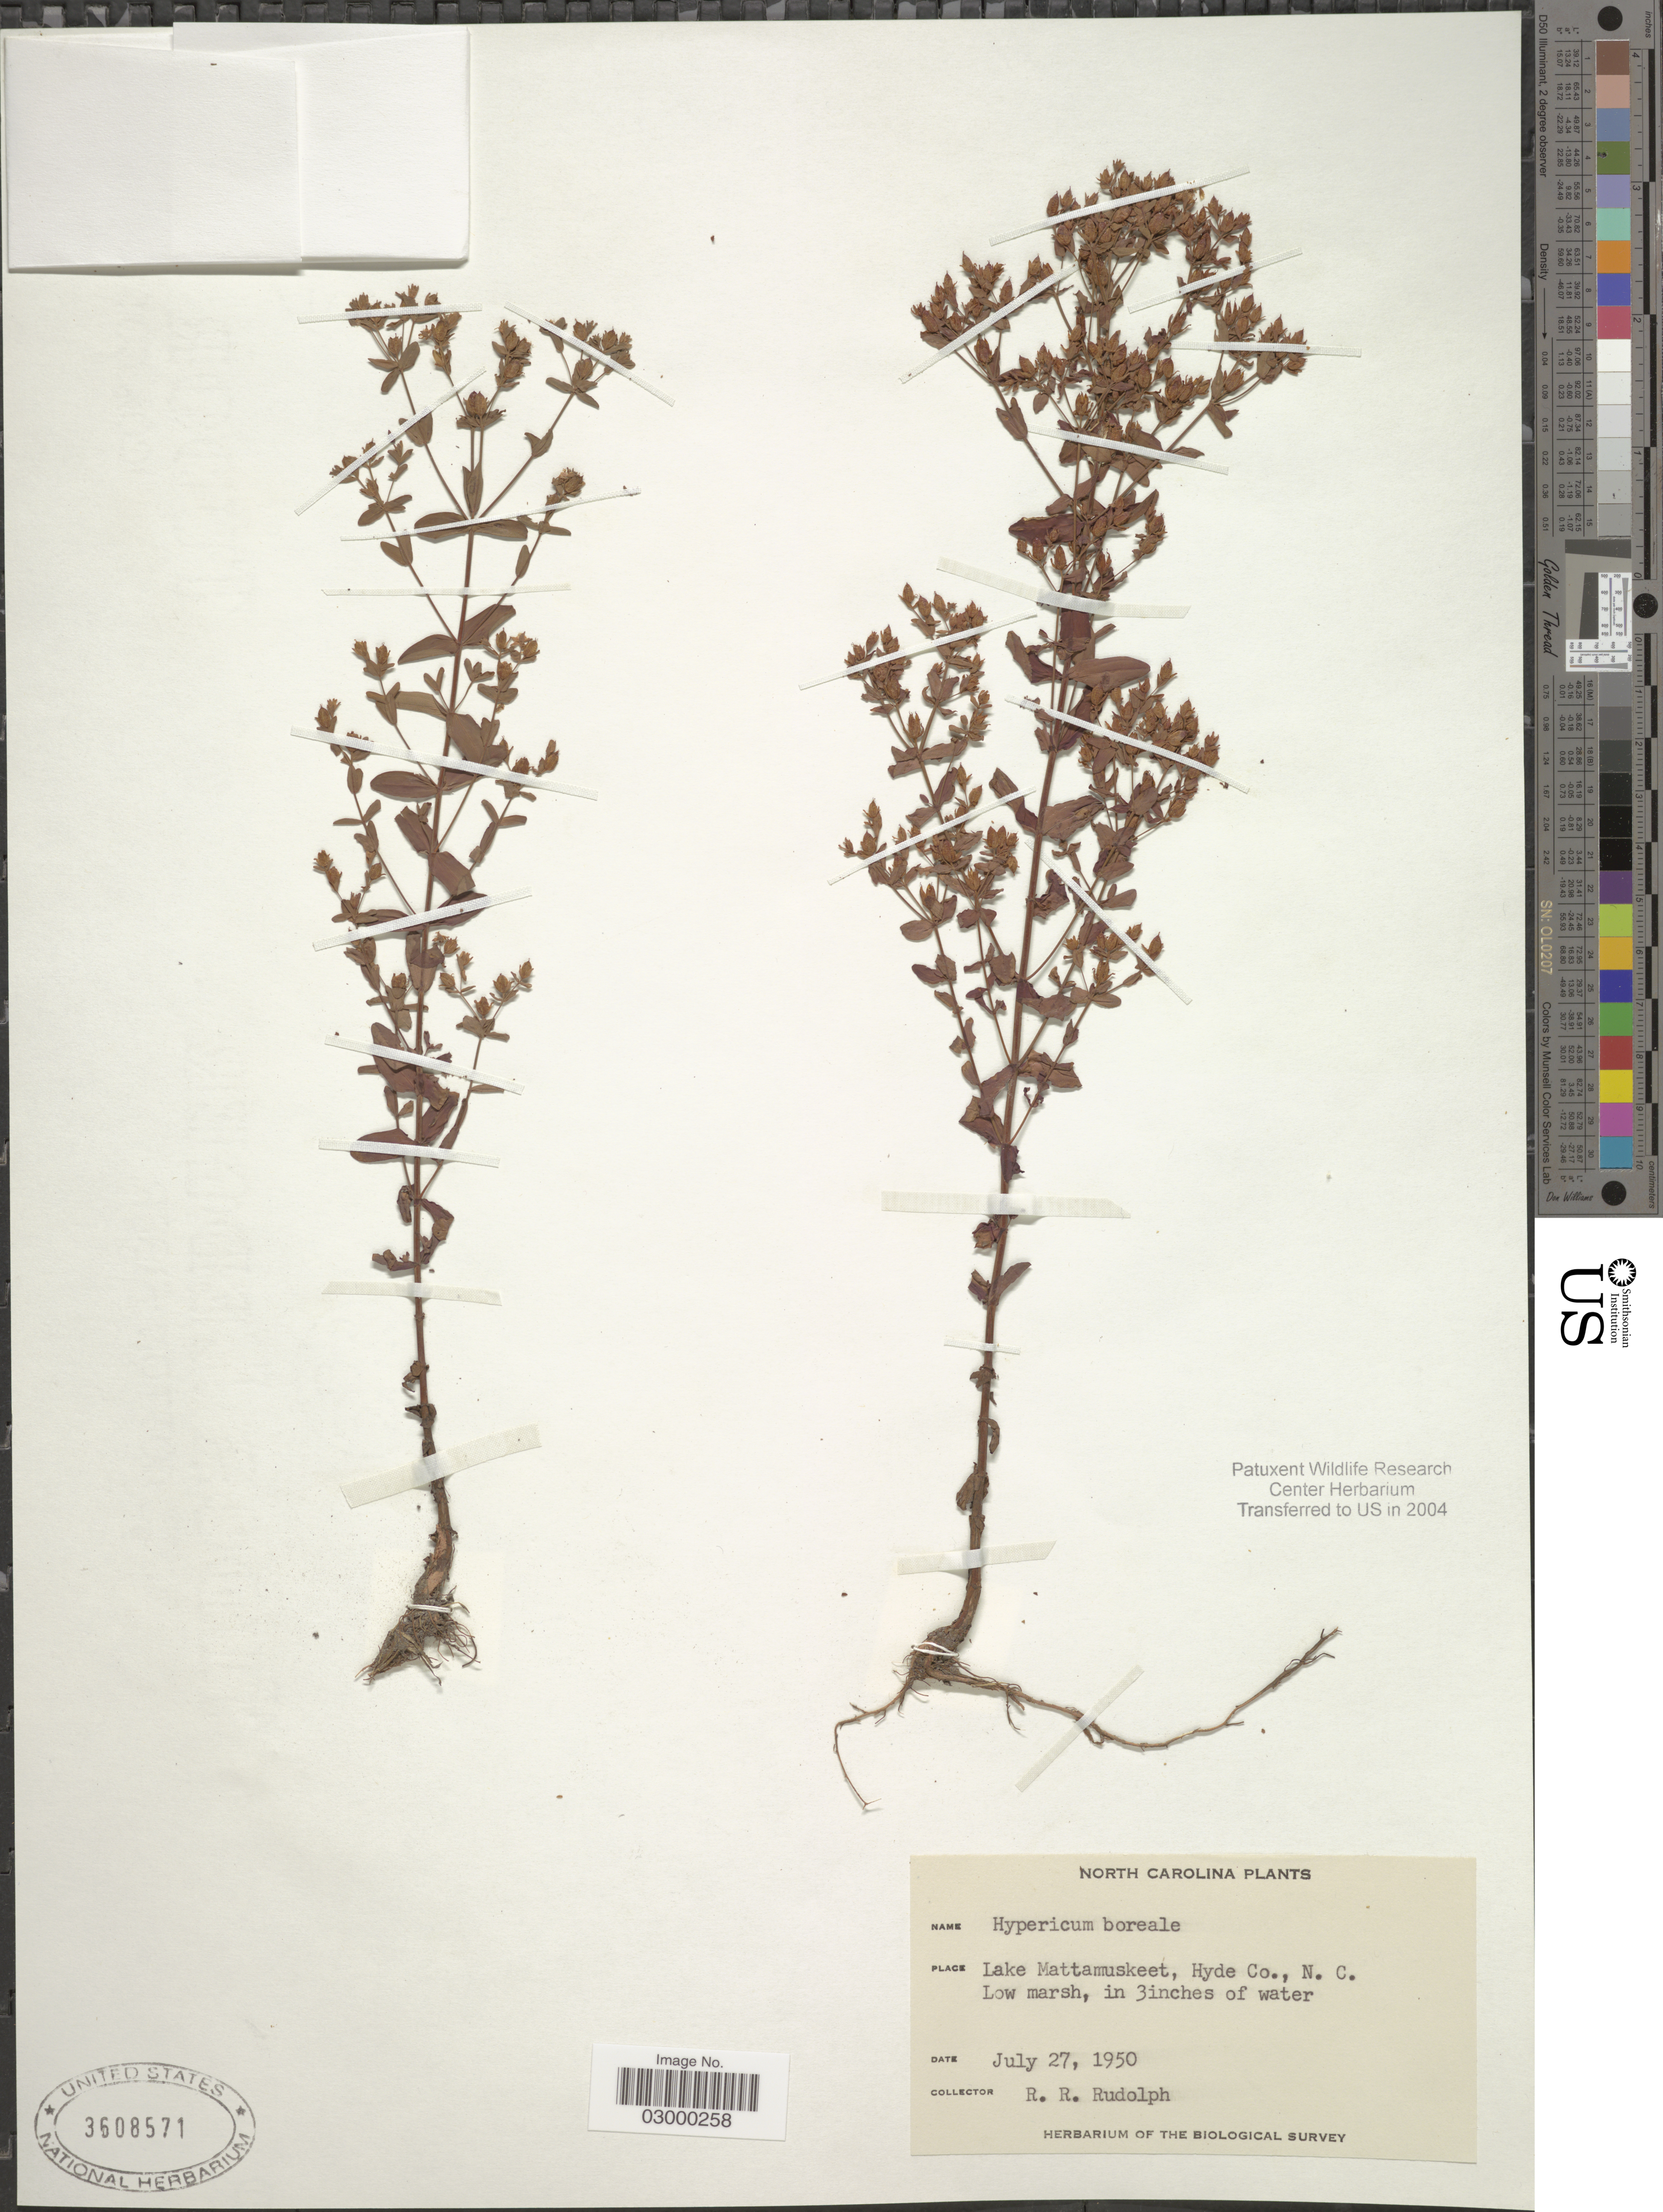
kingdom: Plantae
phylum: Tracheophyta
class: Magnoliopsida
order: Malpighiales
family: Hypericaceae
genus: Hypericum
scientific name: Hypericum boreale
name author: (Britton) E.P. Bicknell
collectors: R. Rudolph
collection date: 1950-07-27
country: United States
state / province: North Carolina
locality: Lake Mattamuskeet, Hyde Co.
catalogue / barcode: US 3608571